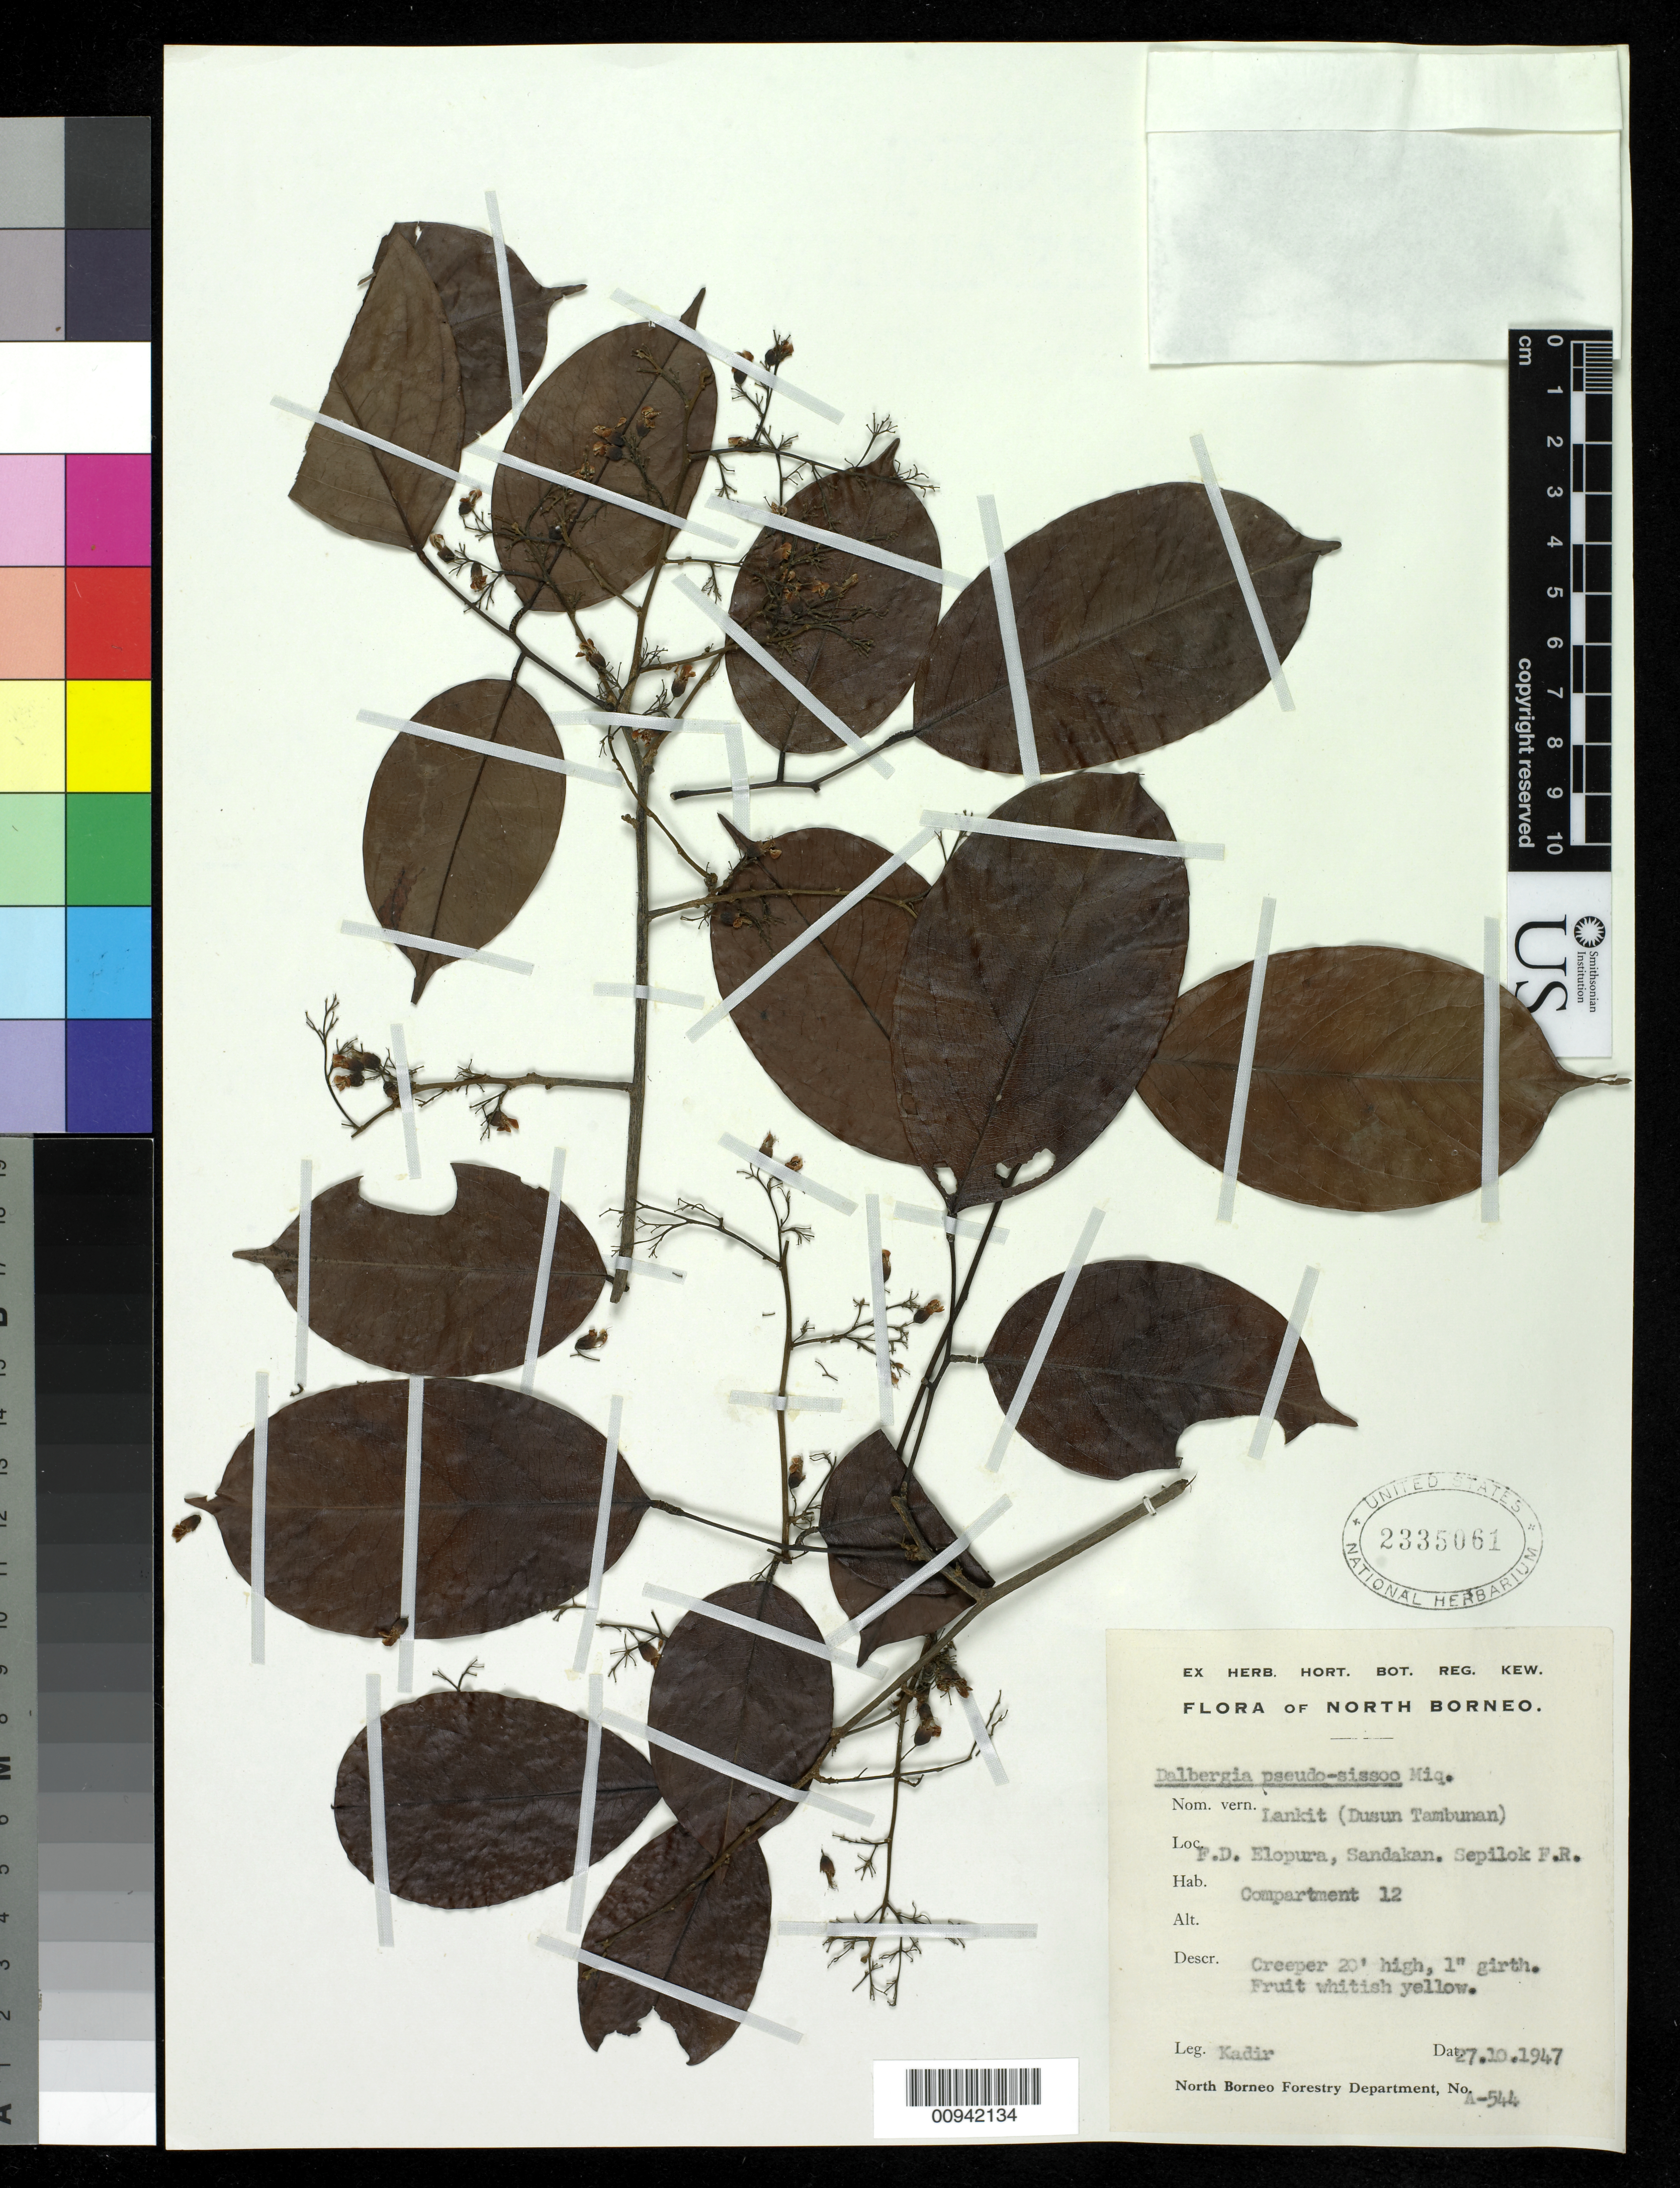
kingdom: Plantae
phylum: Tracheophyta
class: Magnoliopsida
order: Fabales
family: Fabaceae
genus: Dalbergia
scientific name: Dalbergia pseudo-sissoo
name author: Miq.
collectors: Kadir Bin Abdul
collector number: A-544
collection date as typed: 27 Oct 1947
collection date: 1947-10-27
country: Malaysia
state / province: Sabah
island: Borneo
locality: F.D. Elopura, Sandakan, Sepilok F.R.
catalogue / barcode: US 2335061